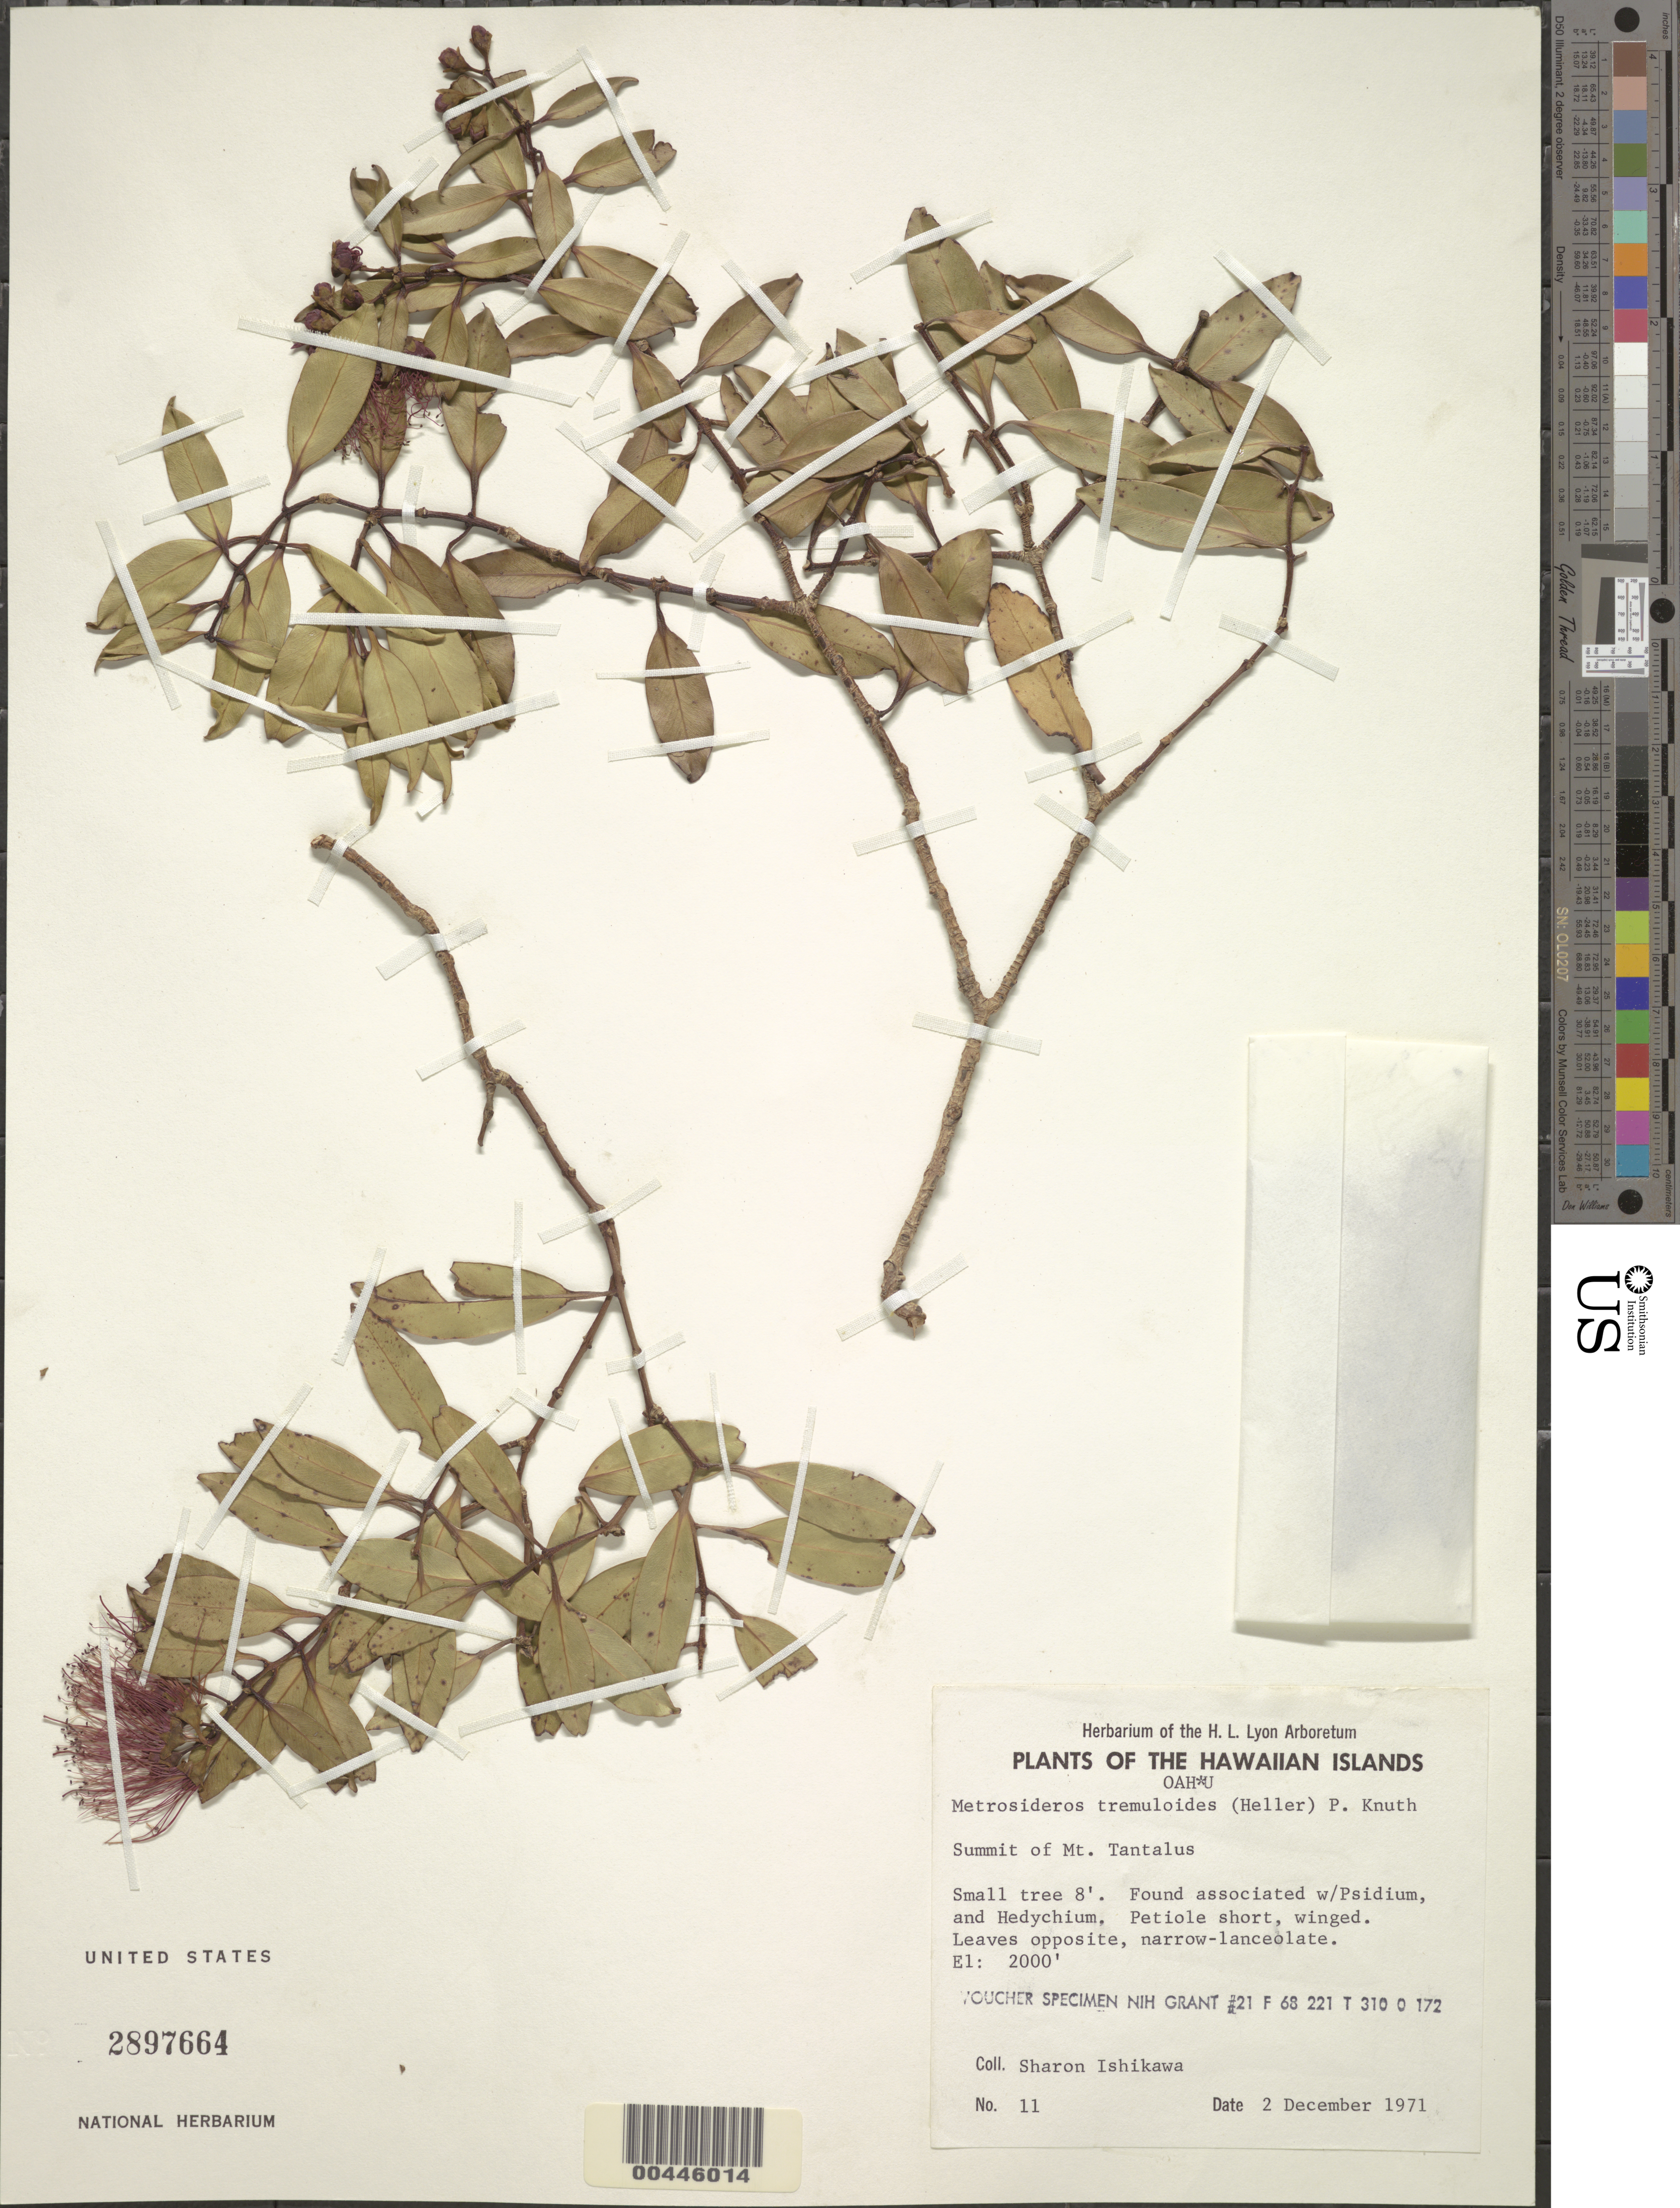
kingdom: Plantae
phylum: Tracheophyta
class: Magnoliopsida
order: Myrtales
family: Myrtaceae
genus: Metrosideros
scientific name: Metrosideros tremuloides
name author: (A. Heller) Knuth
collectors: S. S. Ishikawa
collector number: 11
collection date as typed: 2 Dec 1971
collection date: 1971-12-02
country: United States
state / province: Hawaii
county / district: Honolulu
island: Oahu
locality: Summit of Mt. Tantalus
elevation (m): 610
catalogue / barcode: US 2897664